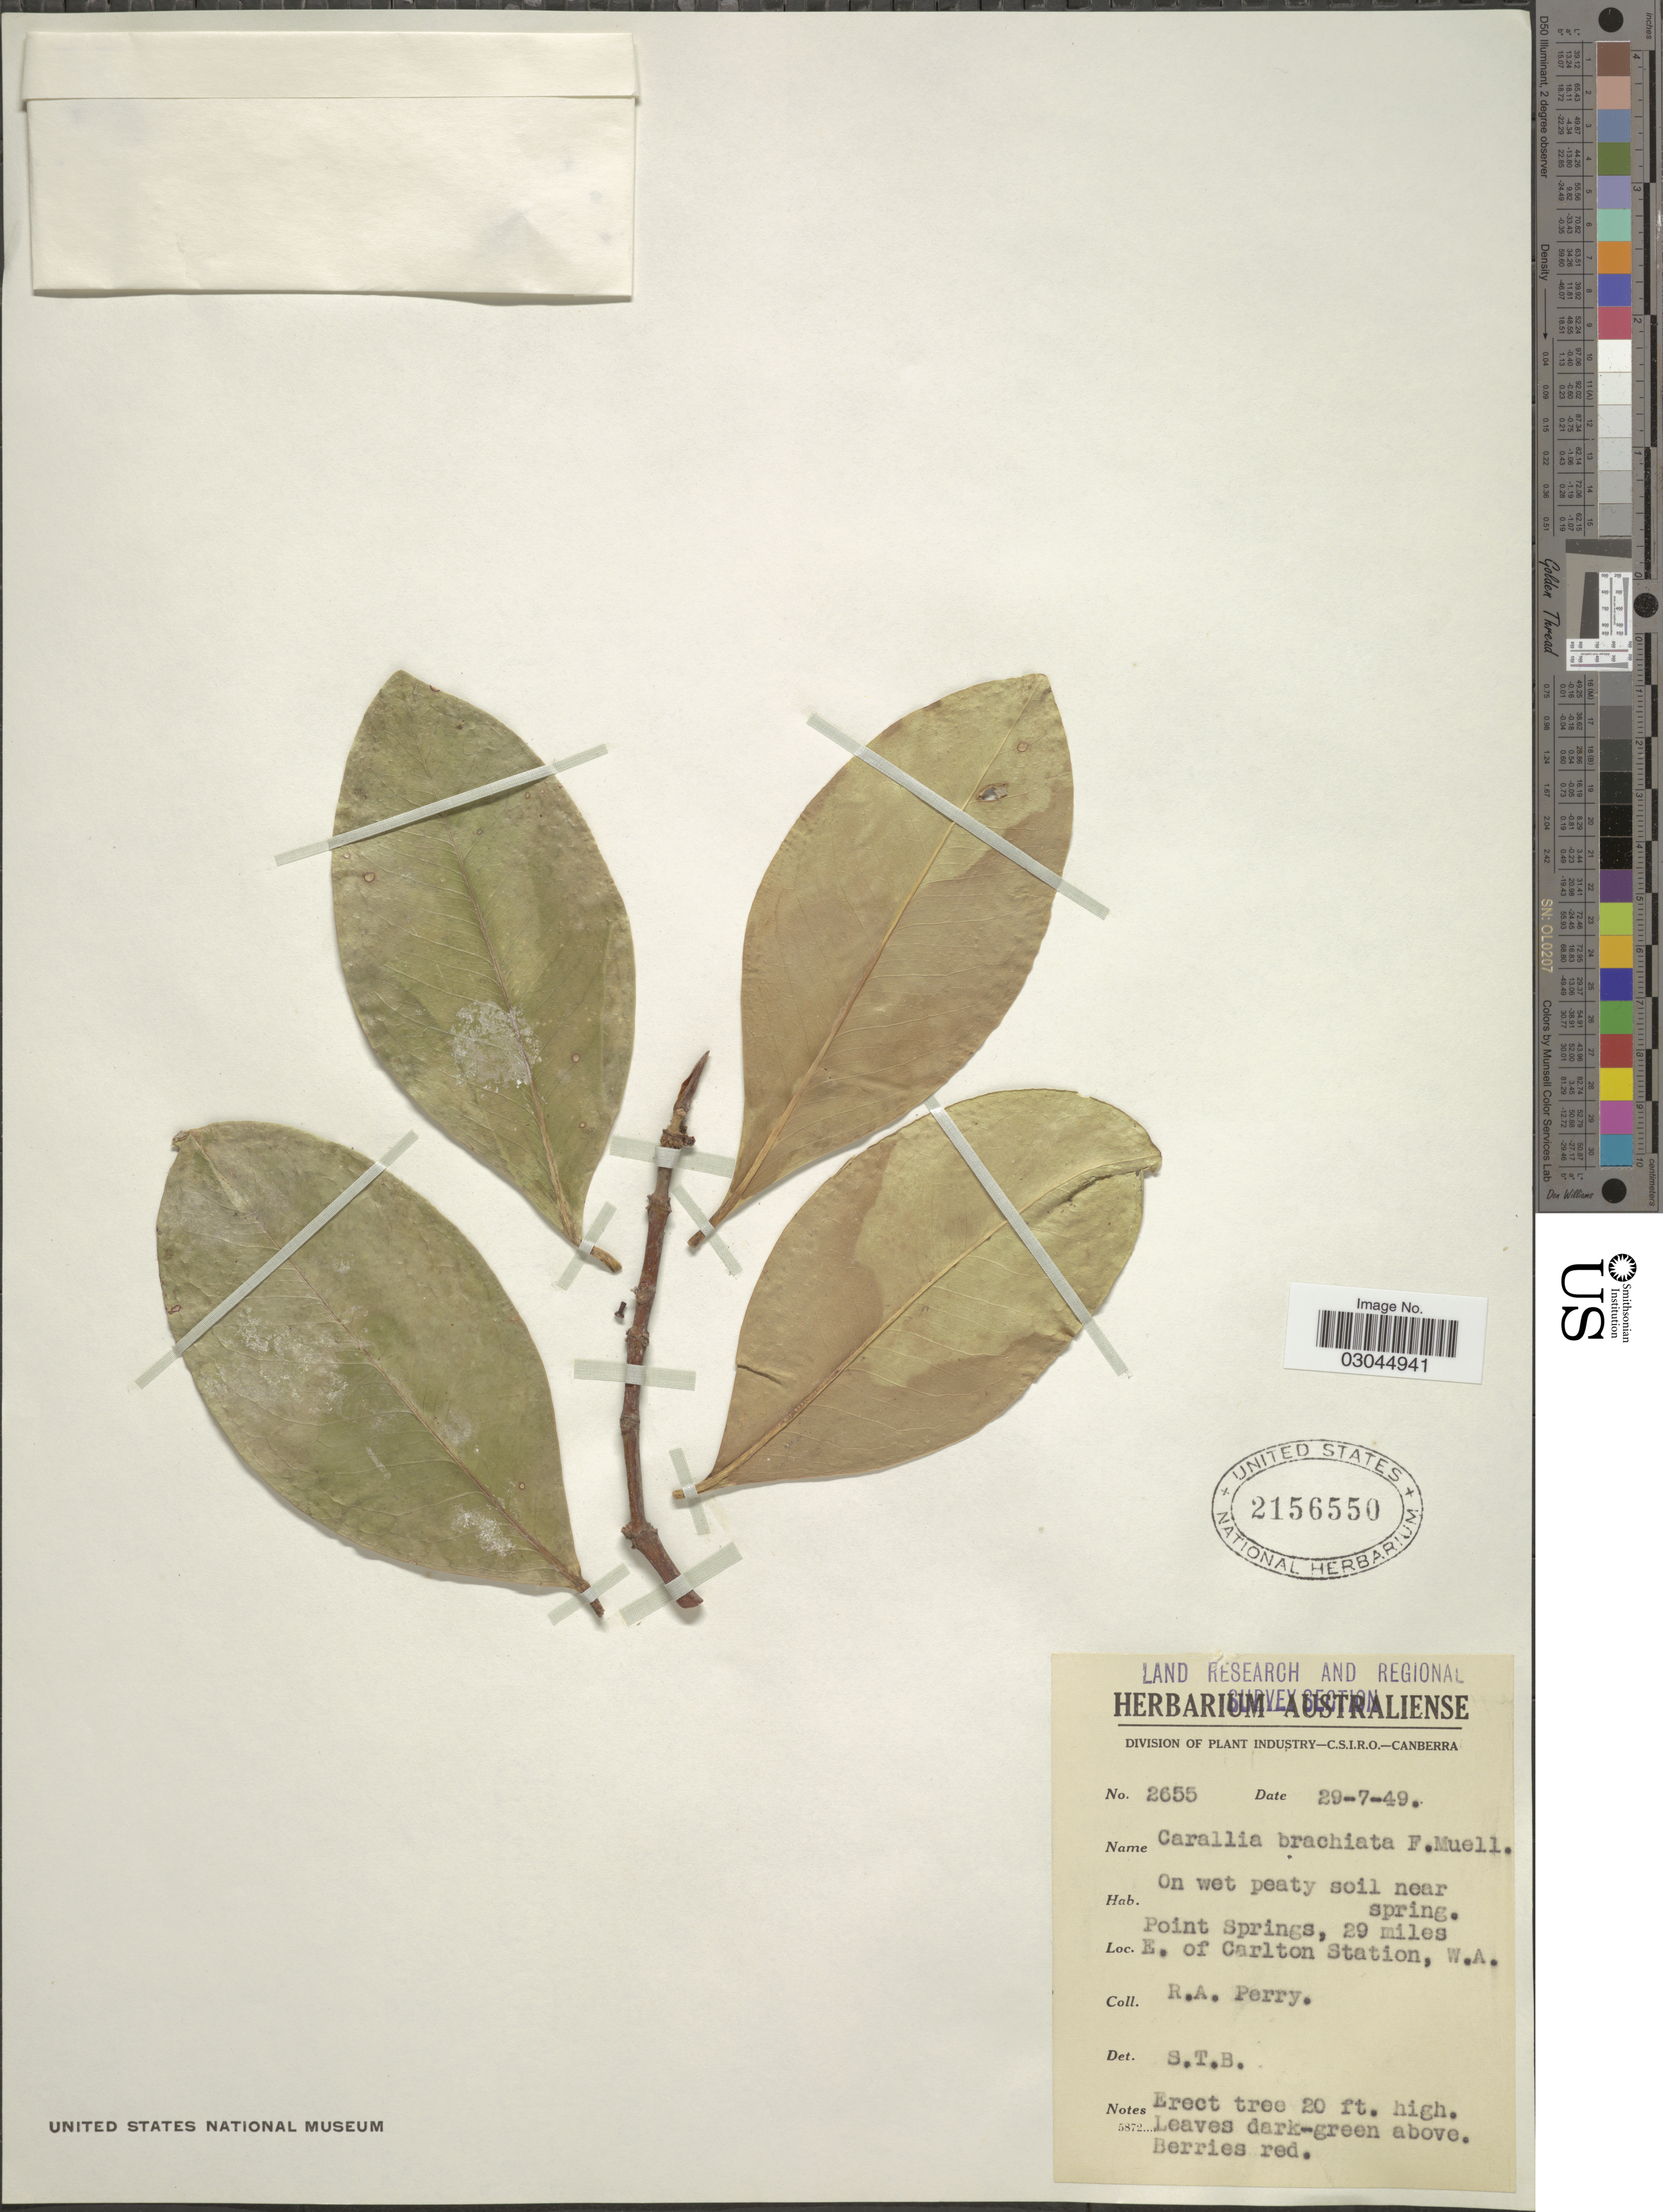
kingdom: Plantae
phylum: Tracheophyta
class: Magnoliopsida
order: Malpighiales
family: Rhizophoraceae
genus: Carallia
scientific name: Carallia brachiata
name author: (Lour.) Merr.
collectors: Perry, R. A.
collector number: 2655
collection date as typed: Transcribed d/m/y: 29/7/49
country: Australia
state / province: Western Australia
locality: Point Springs, 29 miles E. of Carlton Station, W.A.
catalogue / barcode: US 2156550